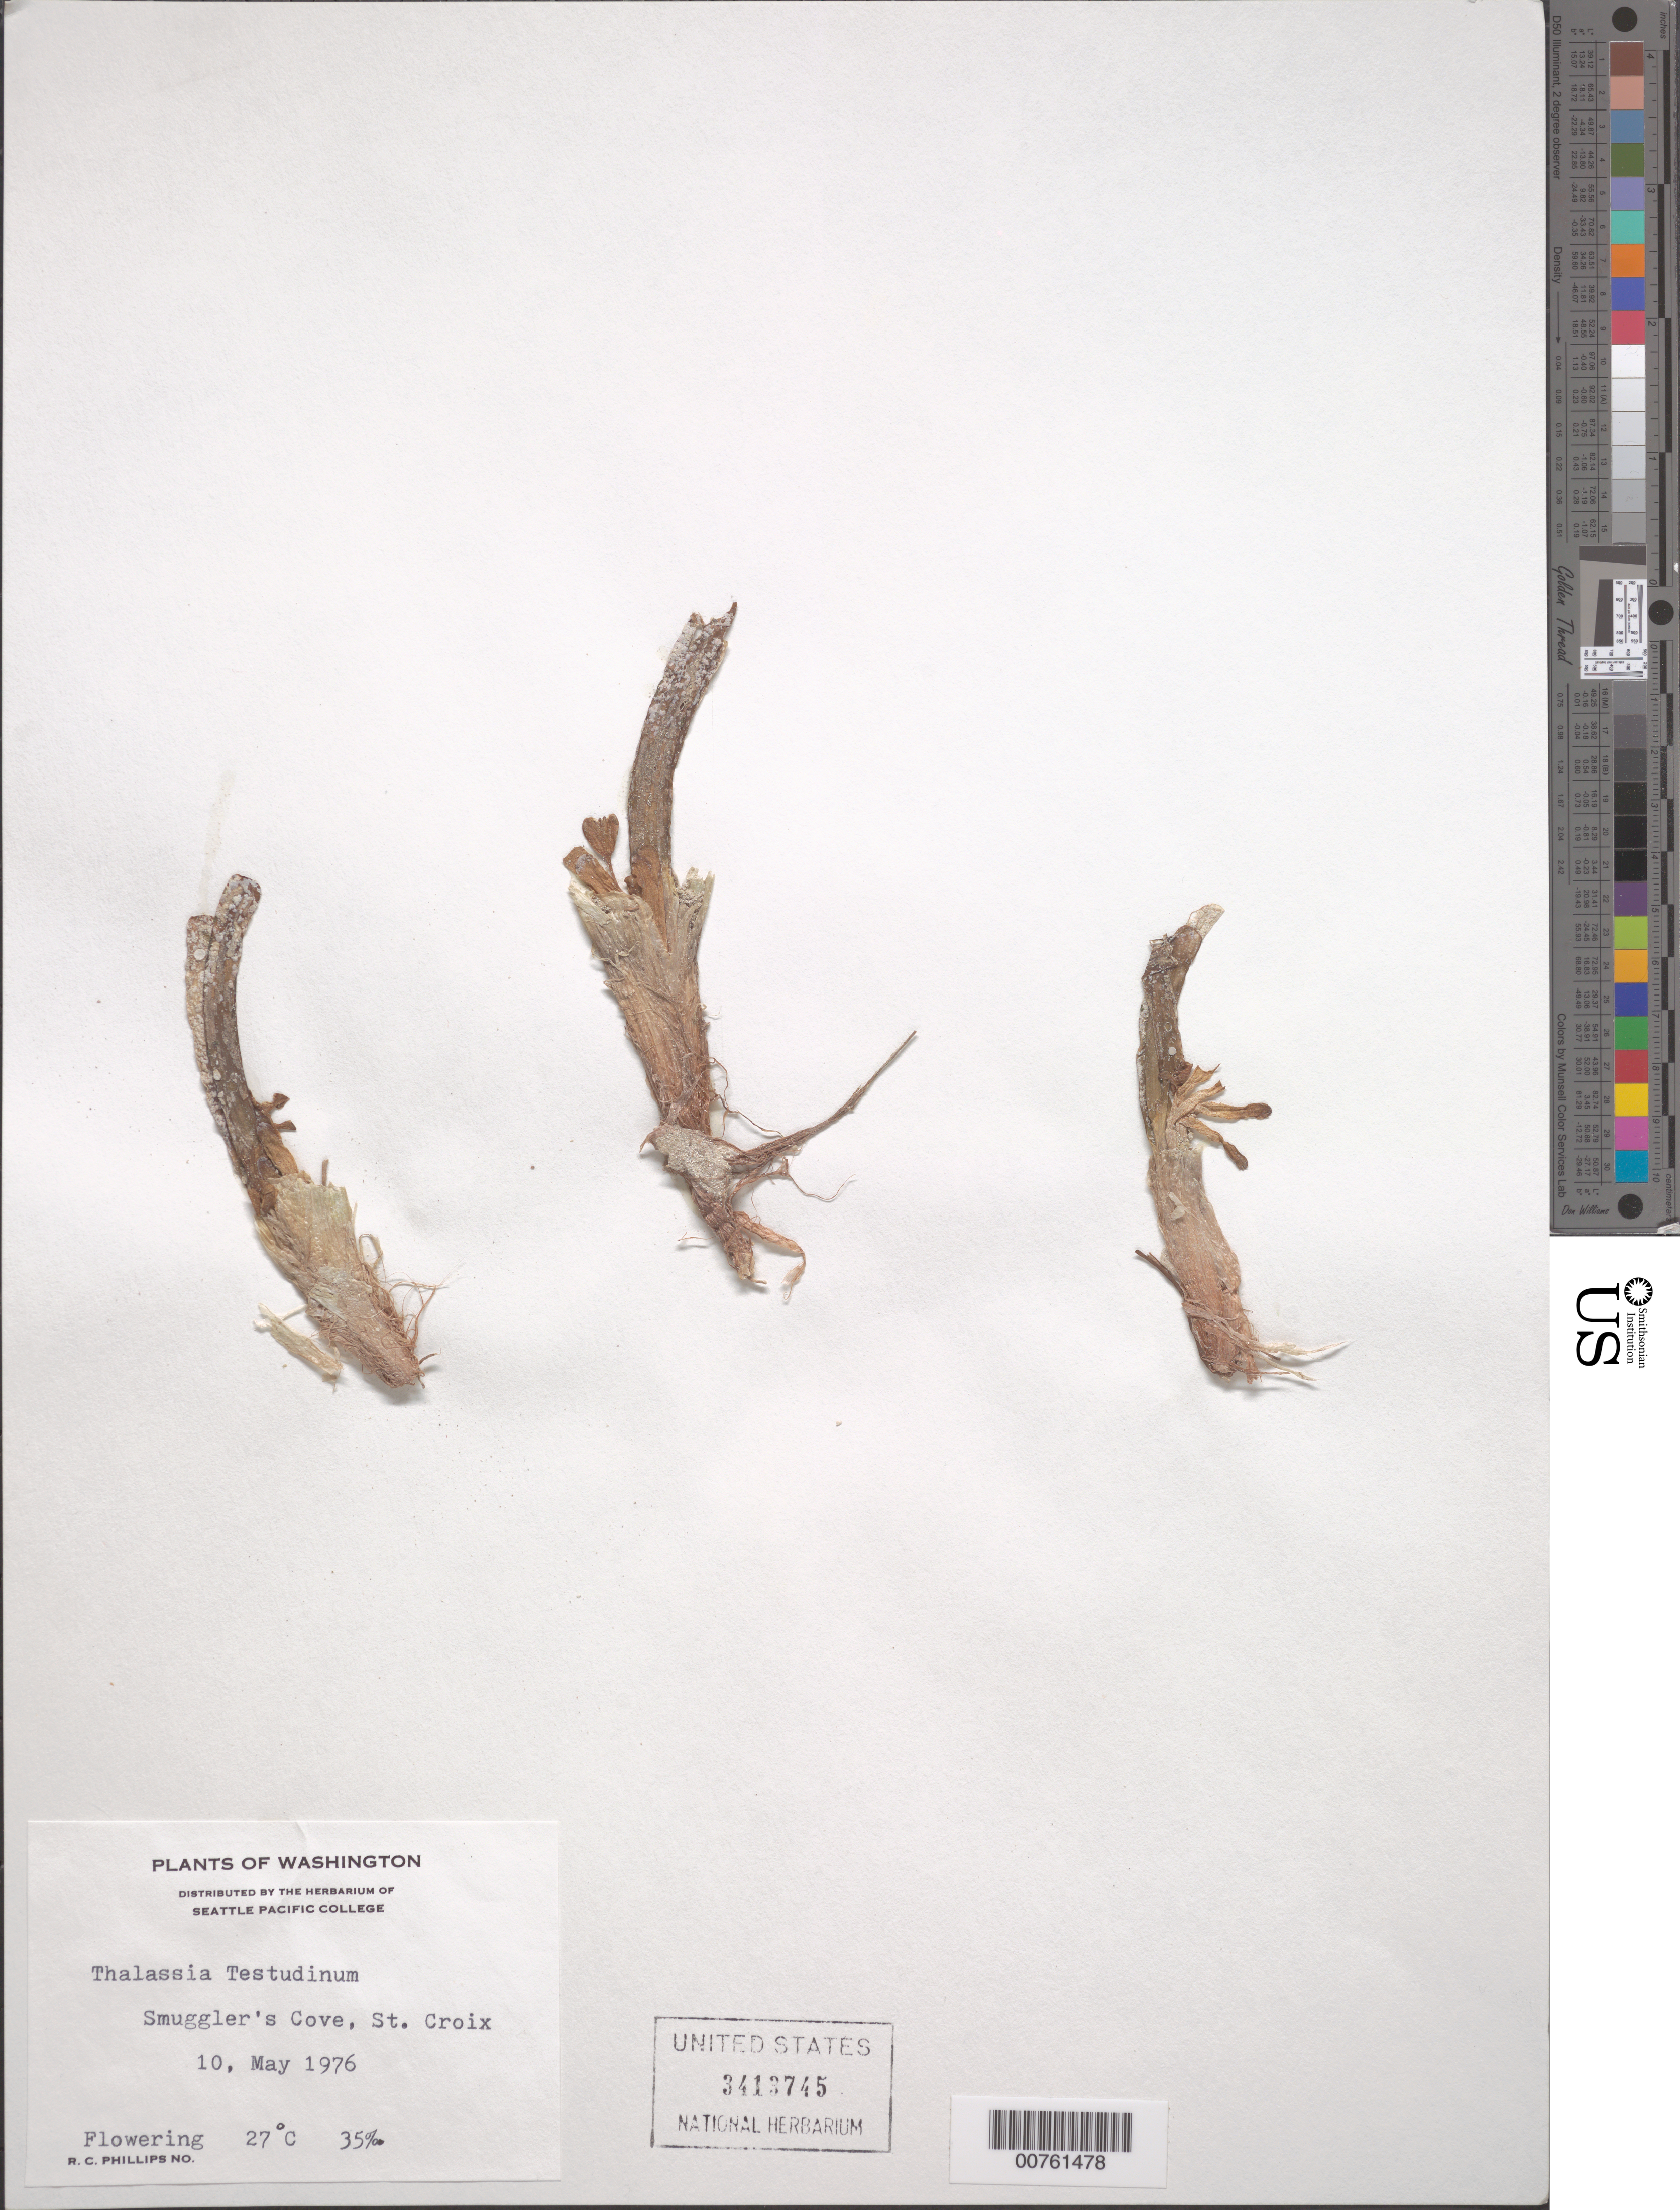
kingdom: Plantae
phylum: Tracheophyta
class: Liliopsida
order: Alismatales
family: Hydrocharitaceae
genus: Thalassia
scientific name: Thalassia testudinum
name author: Banks & Sol. ex K.D. Koenig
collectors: R. C. Phillips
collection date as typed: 10 May 1976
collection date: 1976-05-10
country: U.S. Virgin Islands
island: St. Croix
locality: Smuggler's Cove.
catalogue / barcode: US 3413745